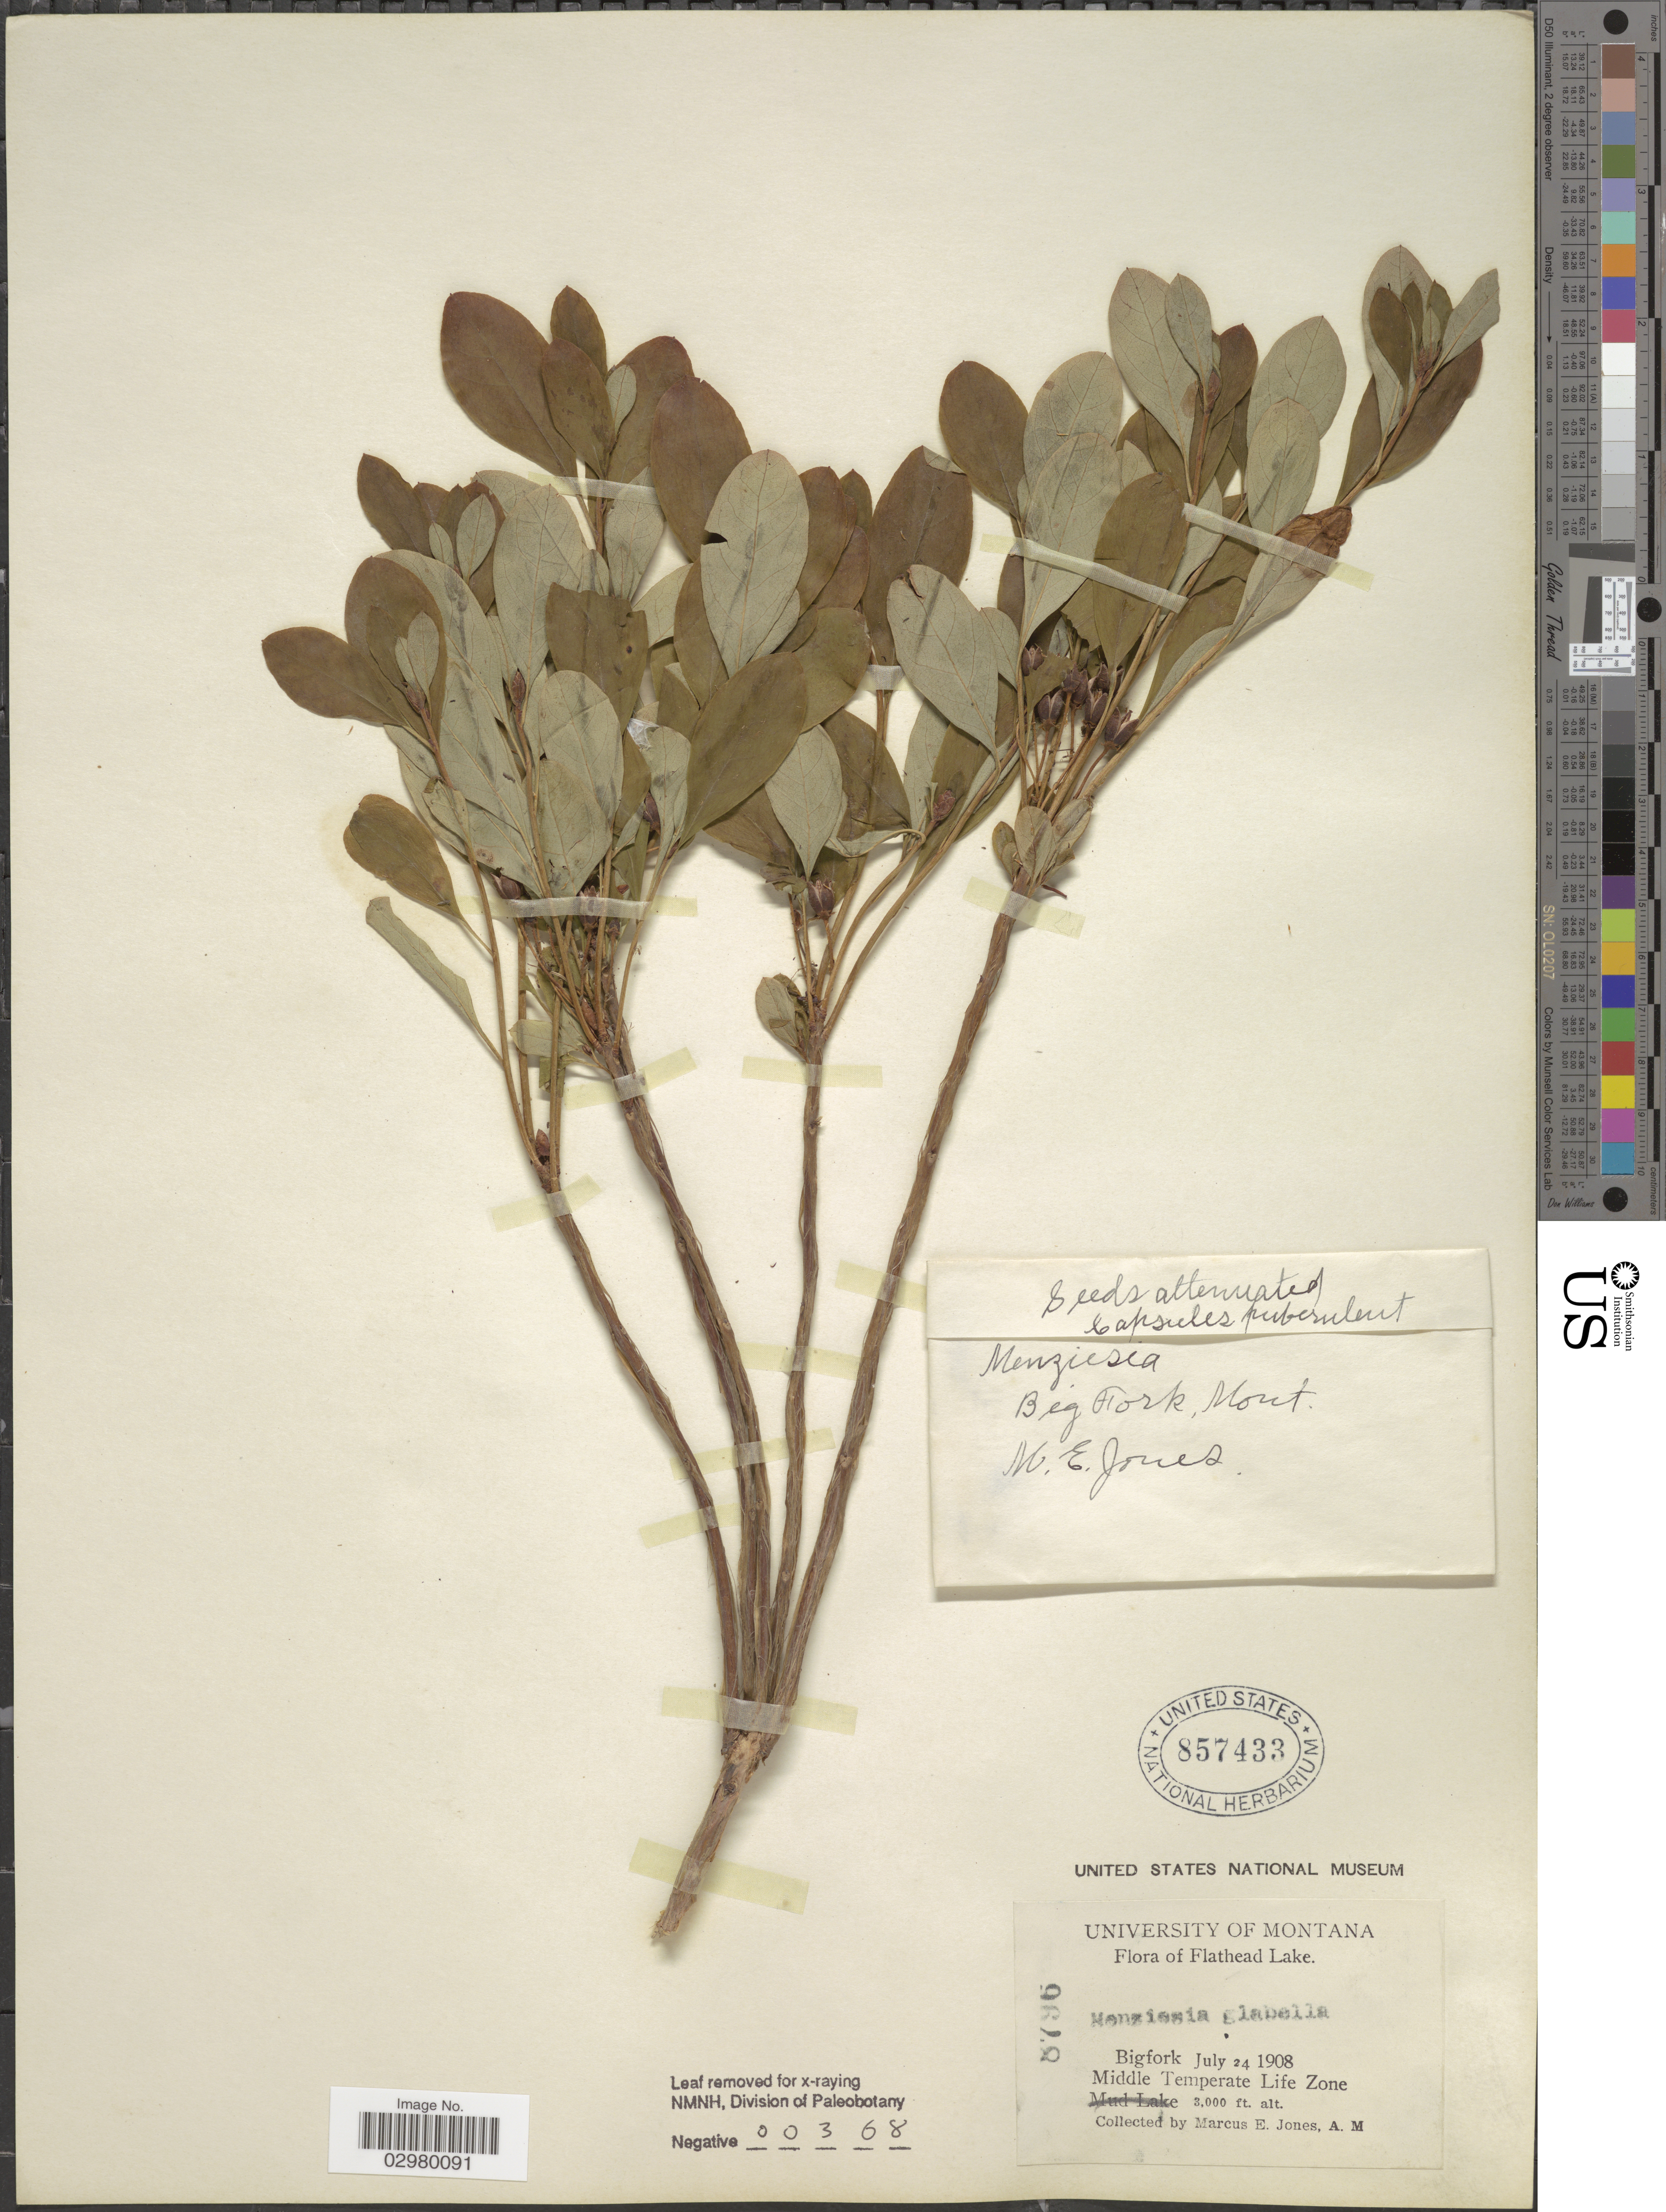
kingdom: Plantae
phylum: Tracheophyta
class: Magnoliopsida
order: Ericales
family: Ericaceae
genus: Menziesia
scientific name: Menziesia ferruginea subsp. glabella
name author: (A. Gray) Calder & Roy L. Taylor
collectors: M. E. Jones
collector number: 8796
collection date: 1908-07-24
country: United States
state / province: Montana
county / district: Flathead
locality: Flathead Lake. Bigfork. Middle Temperate Life Zone.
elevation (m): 914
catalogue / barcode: US 857433